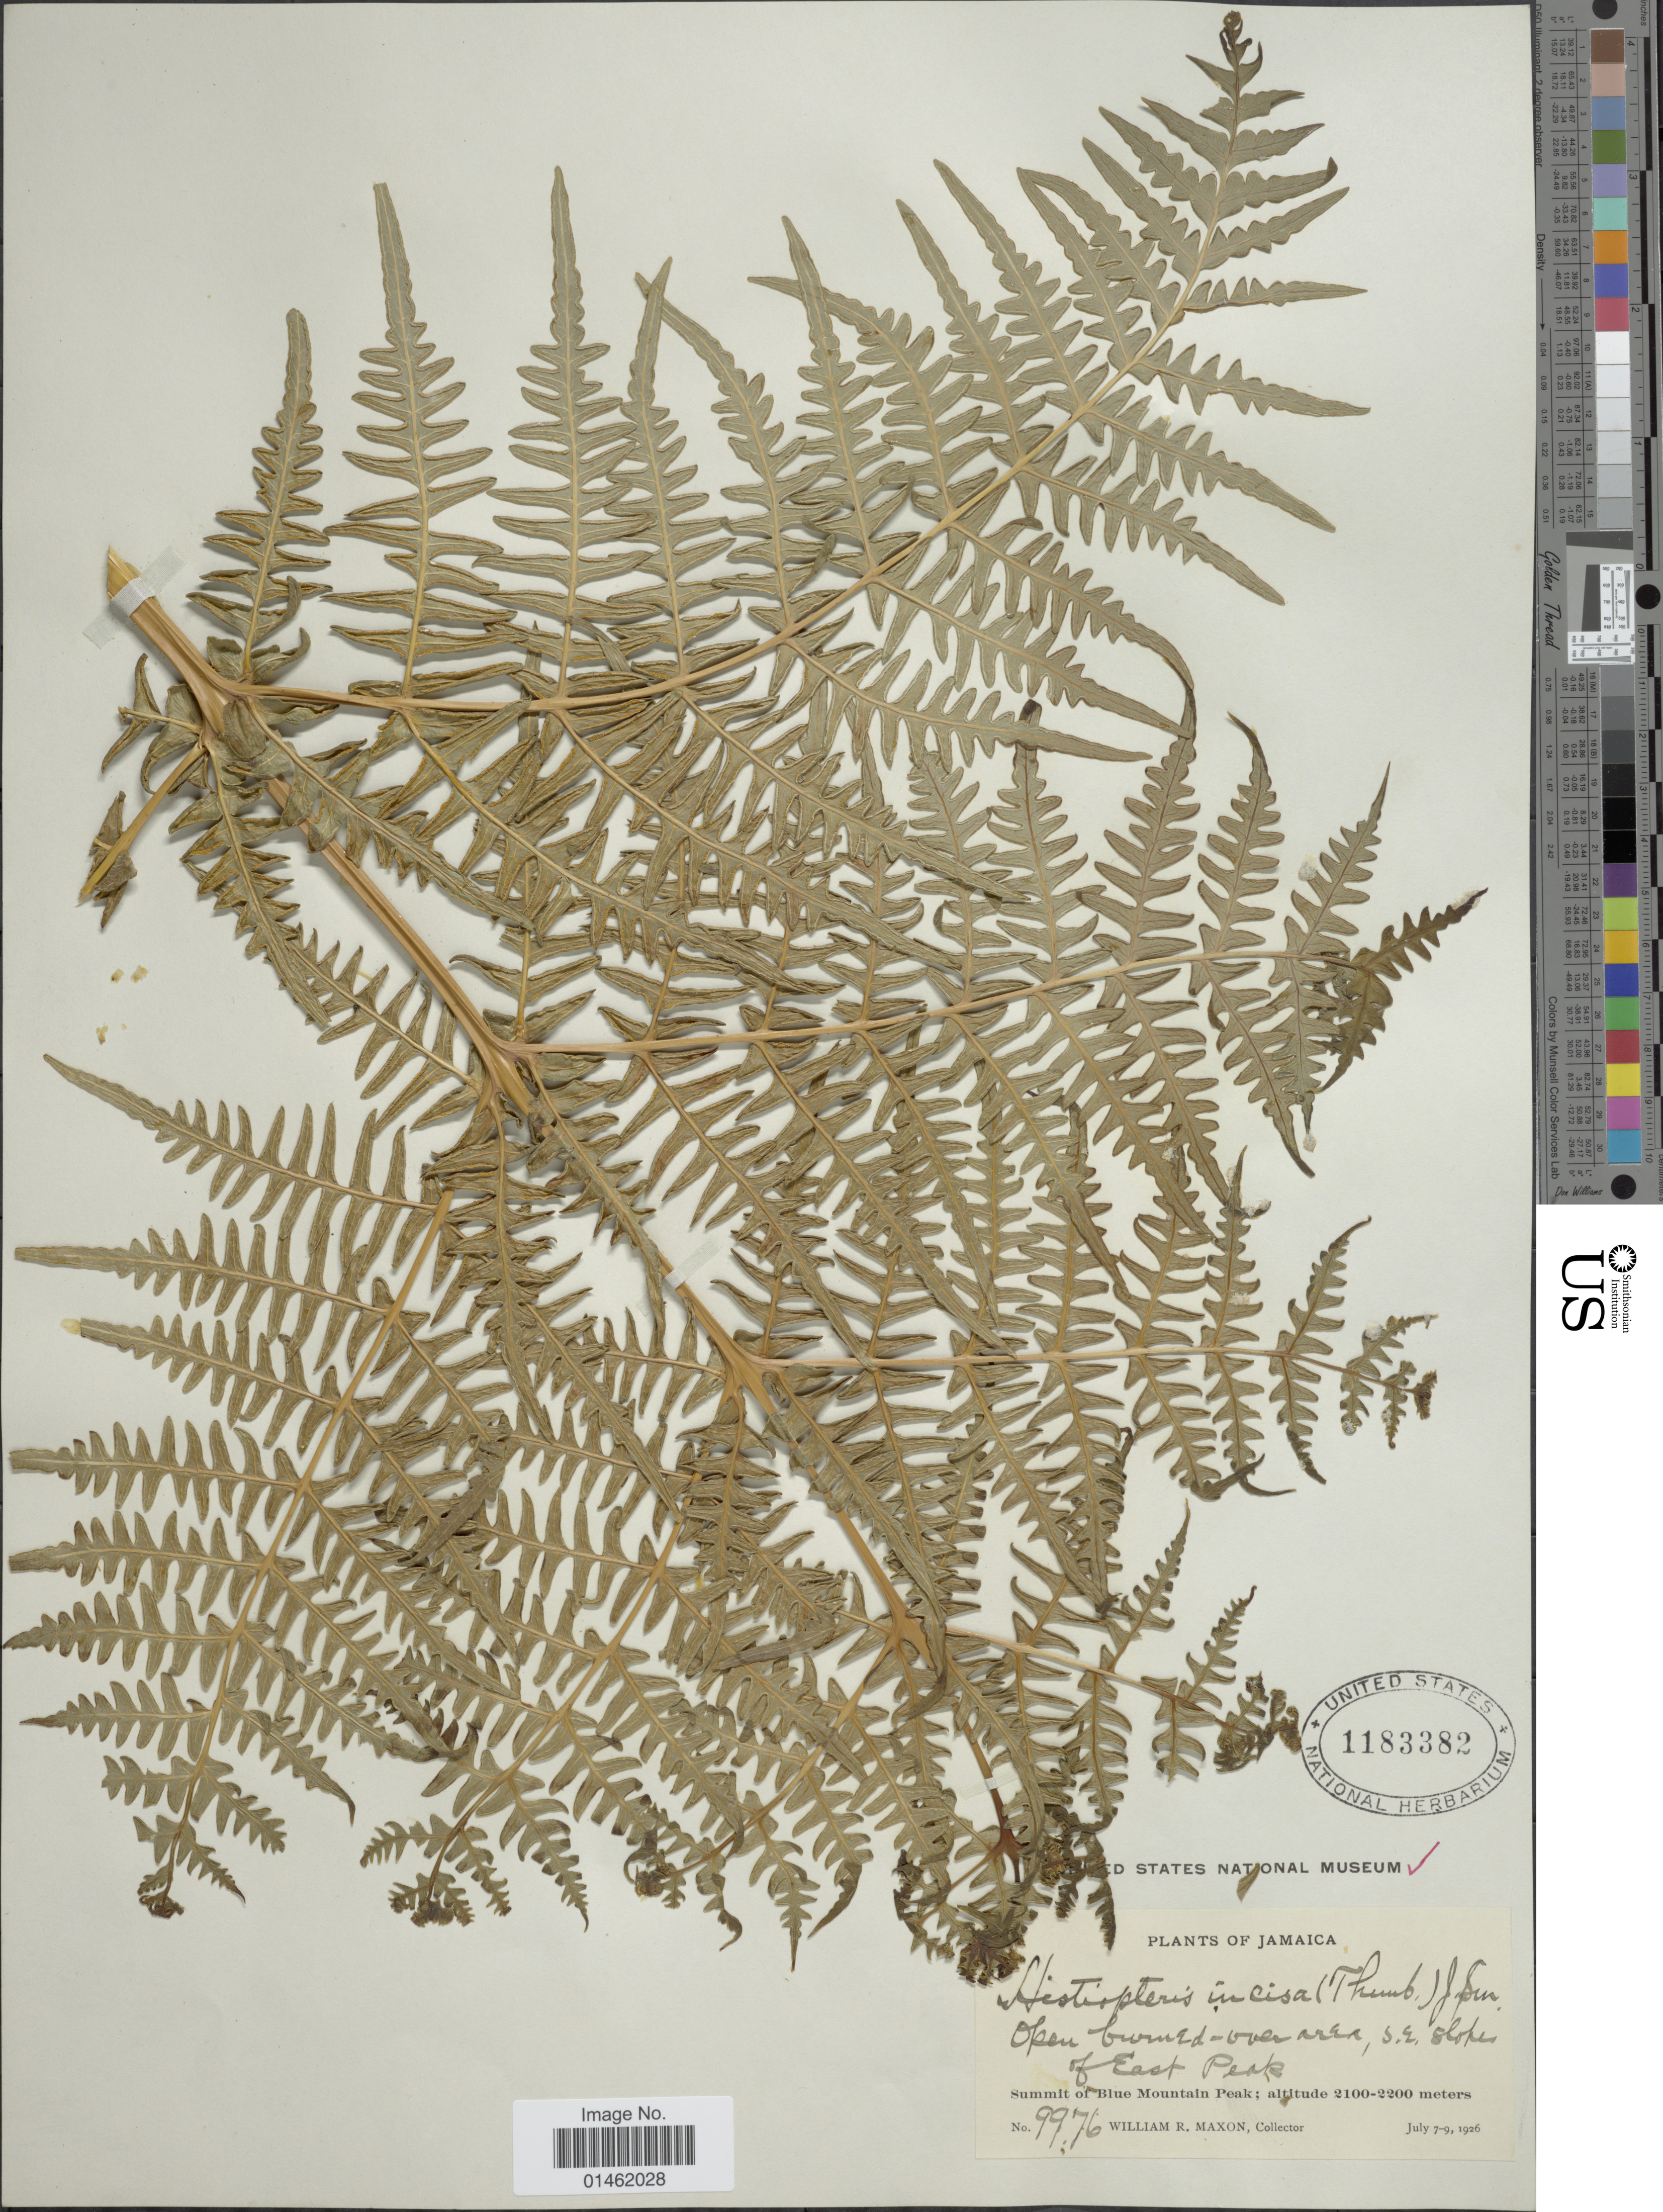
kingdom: Plantae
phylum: Tracheophyta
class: Polypodiopsida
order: Polypodiales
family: Dennstaedtiaceae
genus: Histiopteris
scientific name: Histiopteris incisa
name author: (Thunb.) J. Sm.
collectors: W. R. Maxon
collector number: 9976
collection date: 1926-07-07/1926-07-09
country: Jamaica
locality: Jamaica, Summit of Blue Mountain Peak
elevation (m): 2100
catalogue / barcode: US 1183382